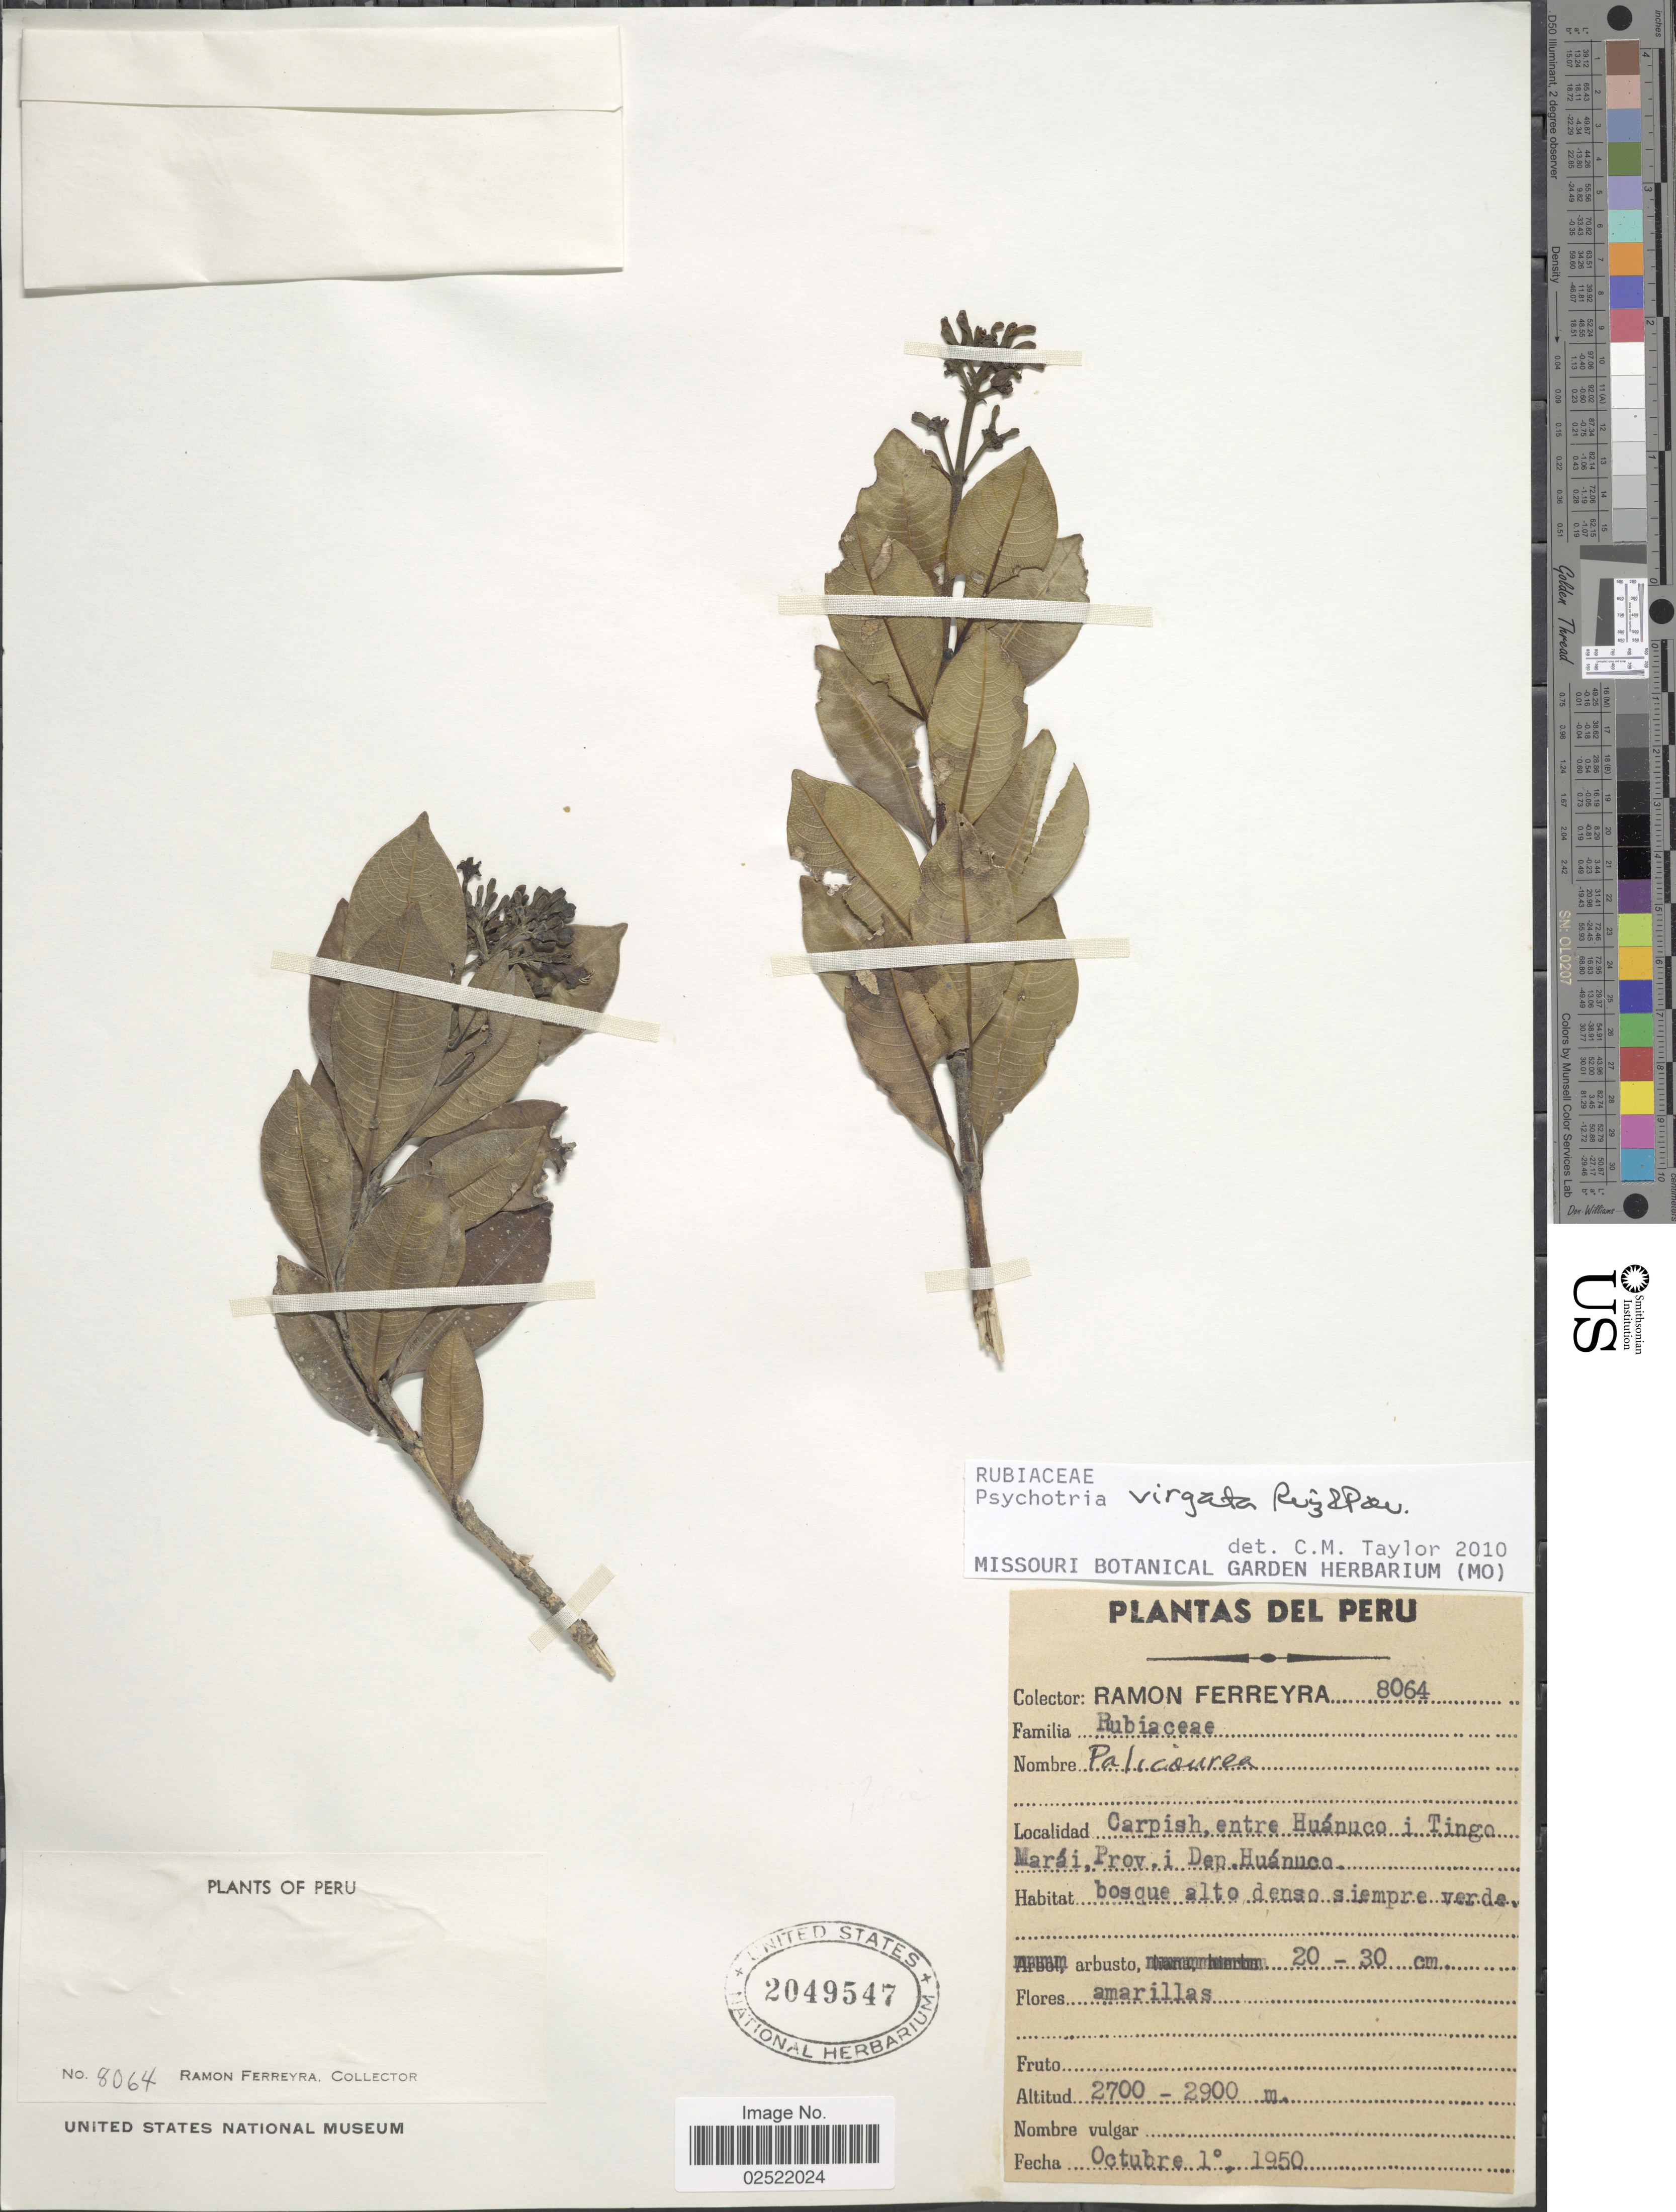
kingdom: Plantae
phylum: Tracheophyta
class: Magnoliopsida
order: Gentianales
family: Rubiaceae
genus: Psychotria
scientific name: Psychotria virgata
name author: Ruiz & Pav.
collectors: R. A. Ferreyra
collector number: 8064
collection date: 1950-10-01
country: Peru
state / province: Huánuco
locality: Carpish, entre Huanuco i Tingo Marai, Prov. i Dep. Huanuco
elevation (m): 2700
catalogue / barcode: US 2049547